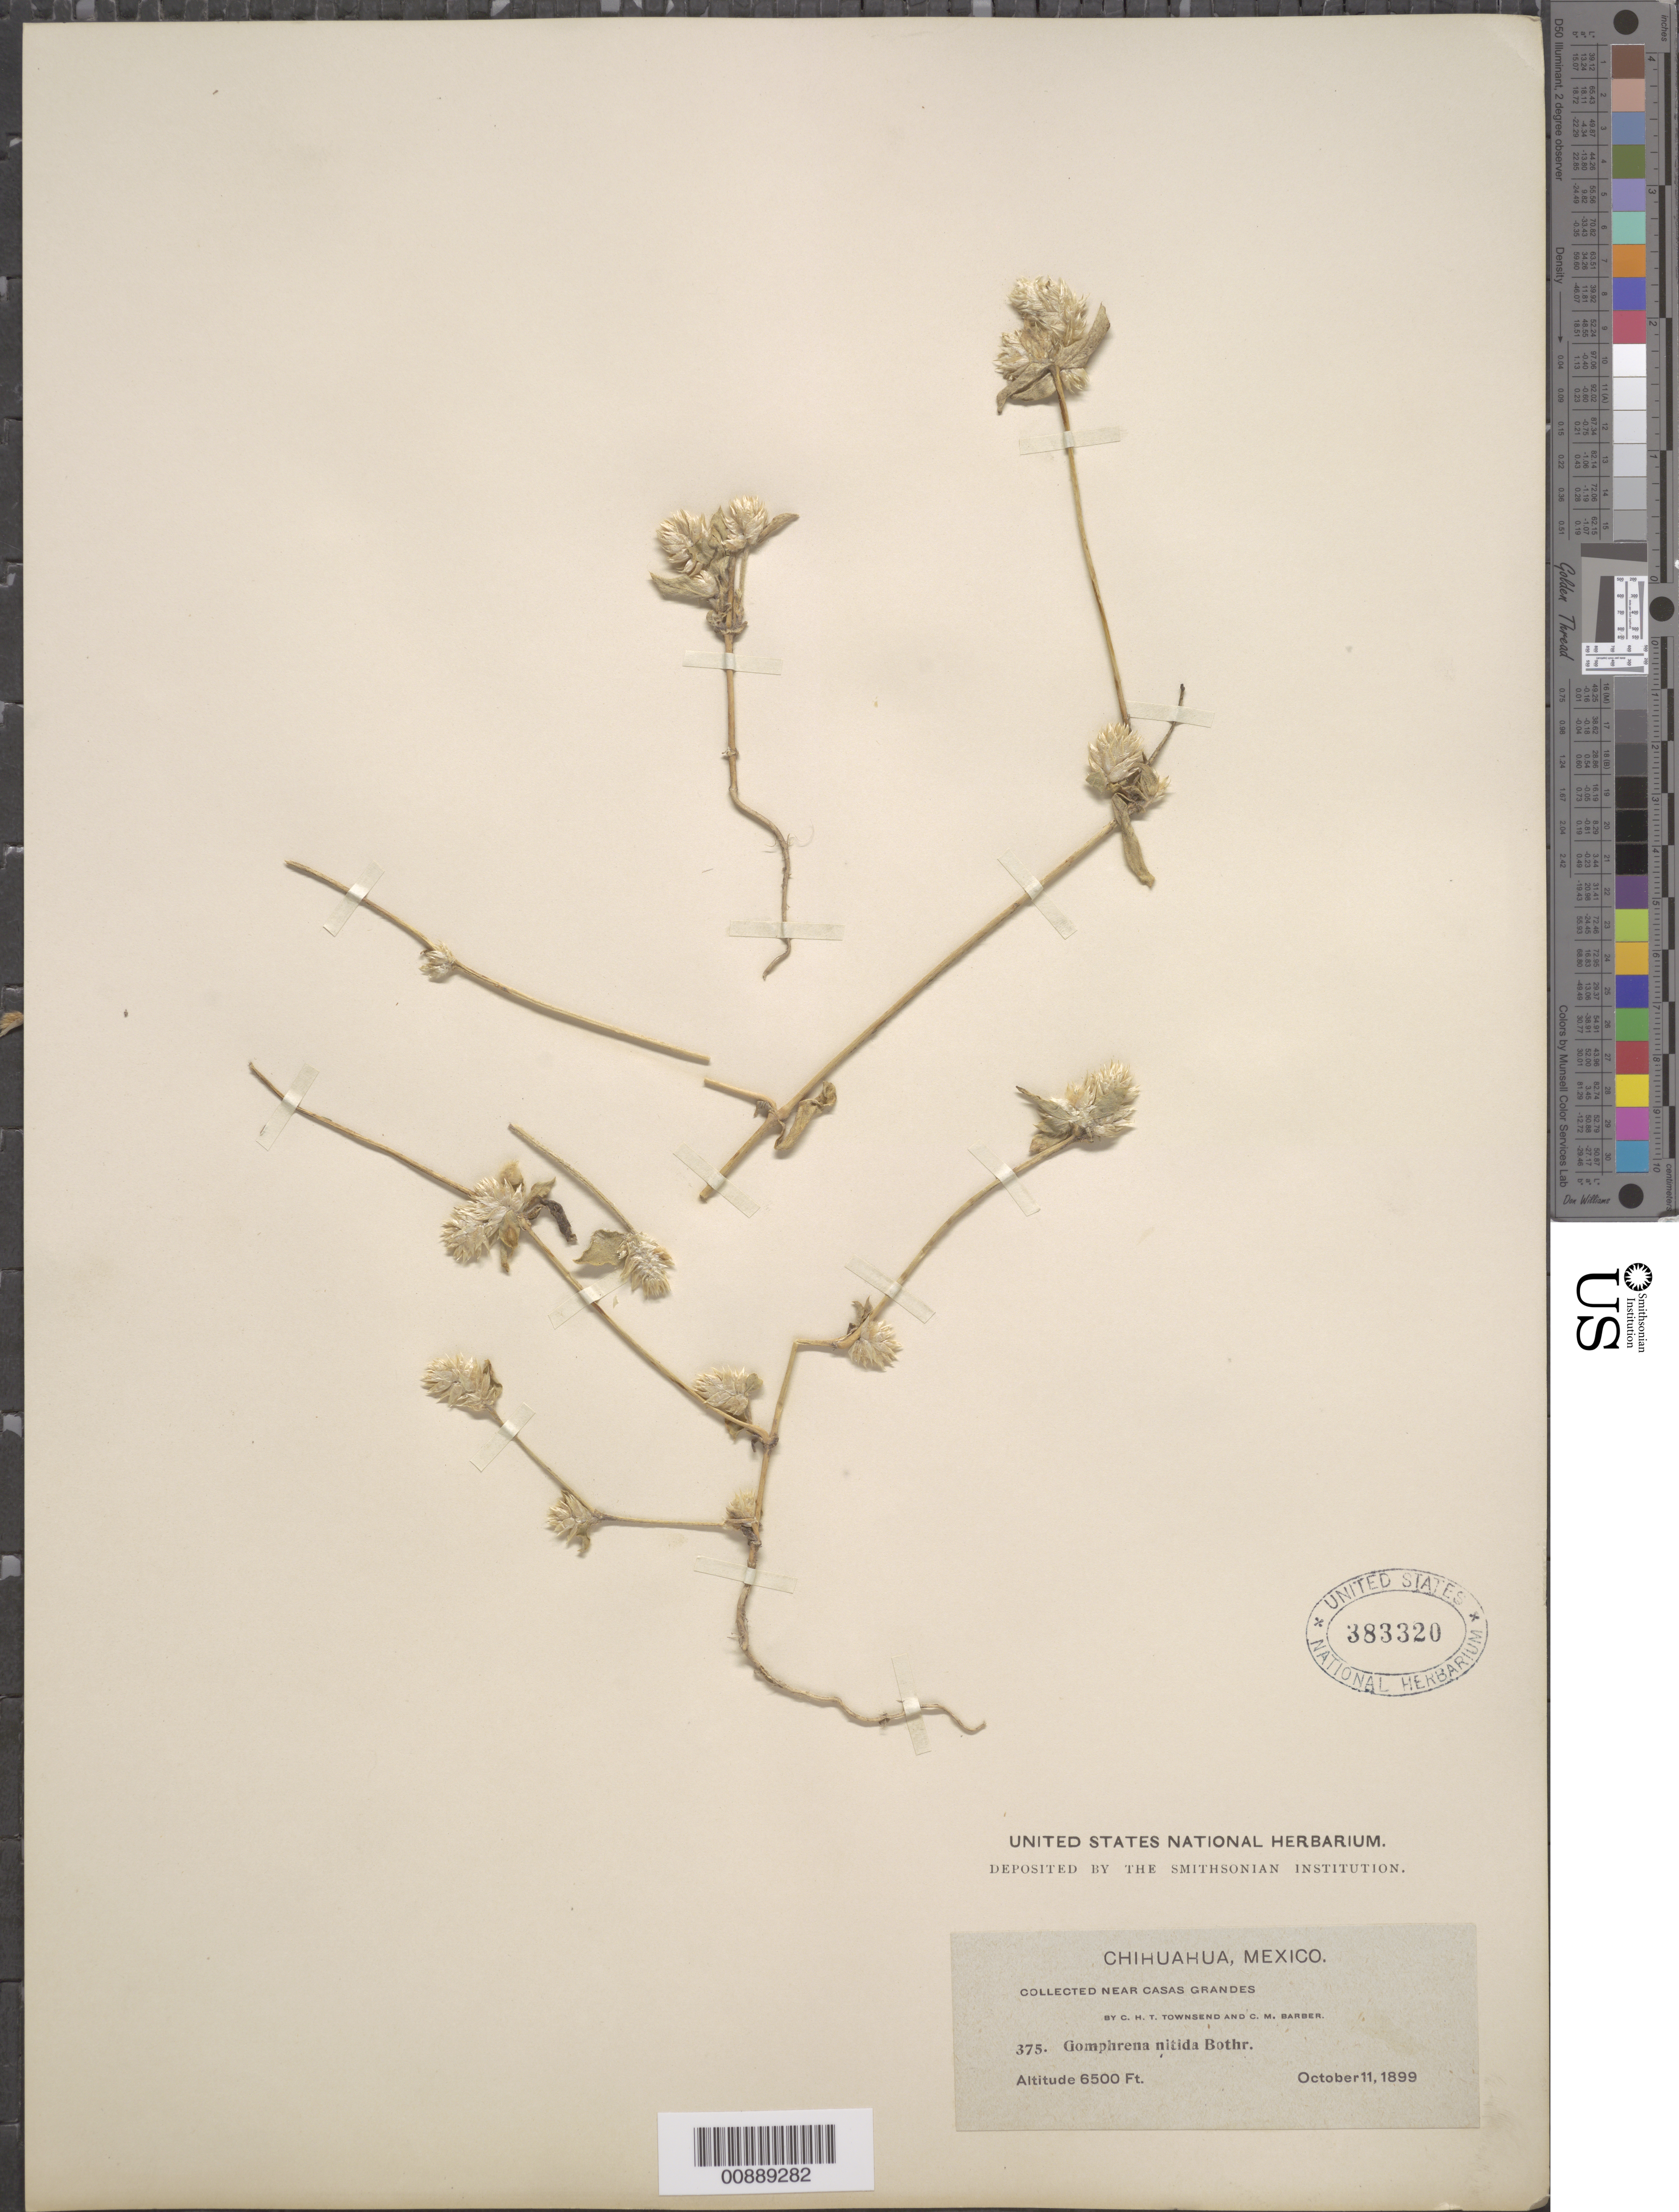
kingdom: Plantae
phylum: Tracheophyta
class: Magnoliopsida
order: Caryophyllales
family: Amaranthaceae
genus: Gomphrena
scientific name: Gomphrena nitida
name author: Rothr.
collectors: C. H. T. Townsend & C. Barber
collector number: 375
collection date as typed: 11 Oct 1899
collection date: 1899-10-11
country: Mexico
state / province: Chihuahua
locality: Near Casas Grandes, Chihuahua.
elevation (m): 1981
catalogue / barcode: US 383320